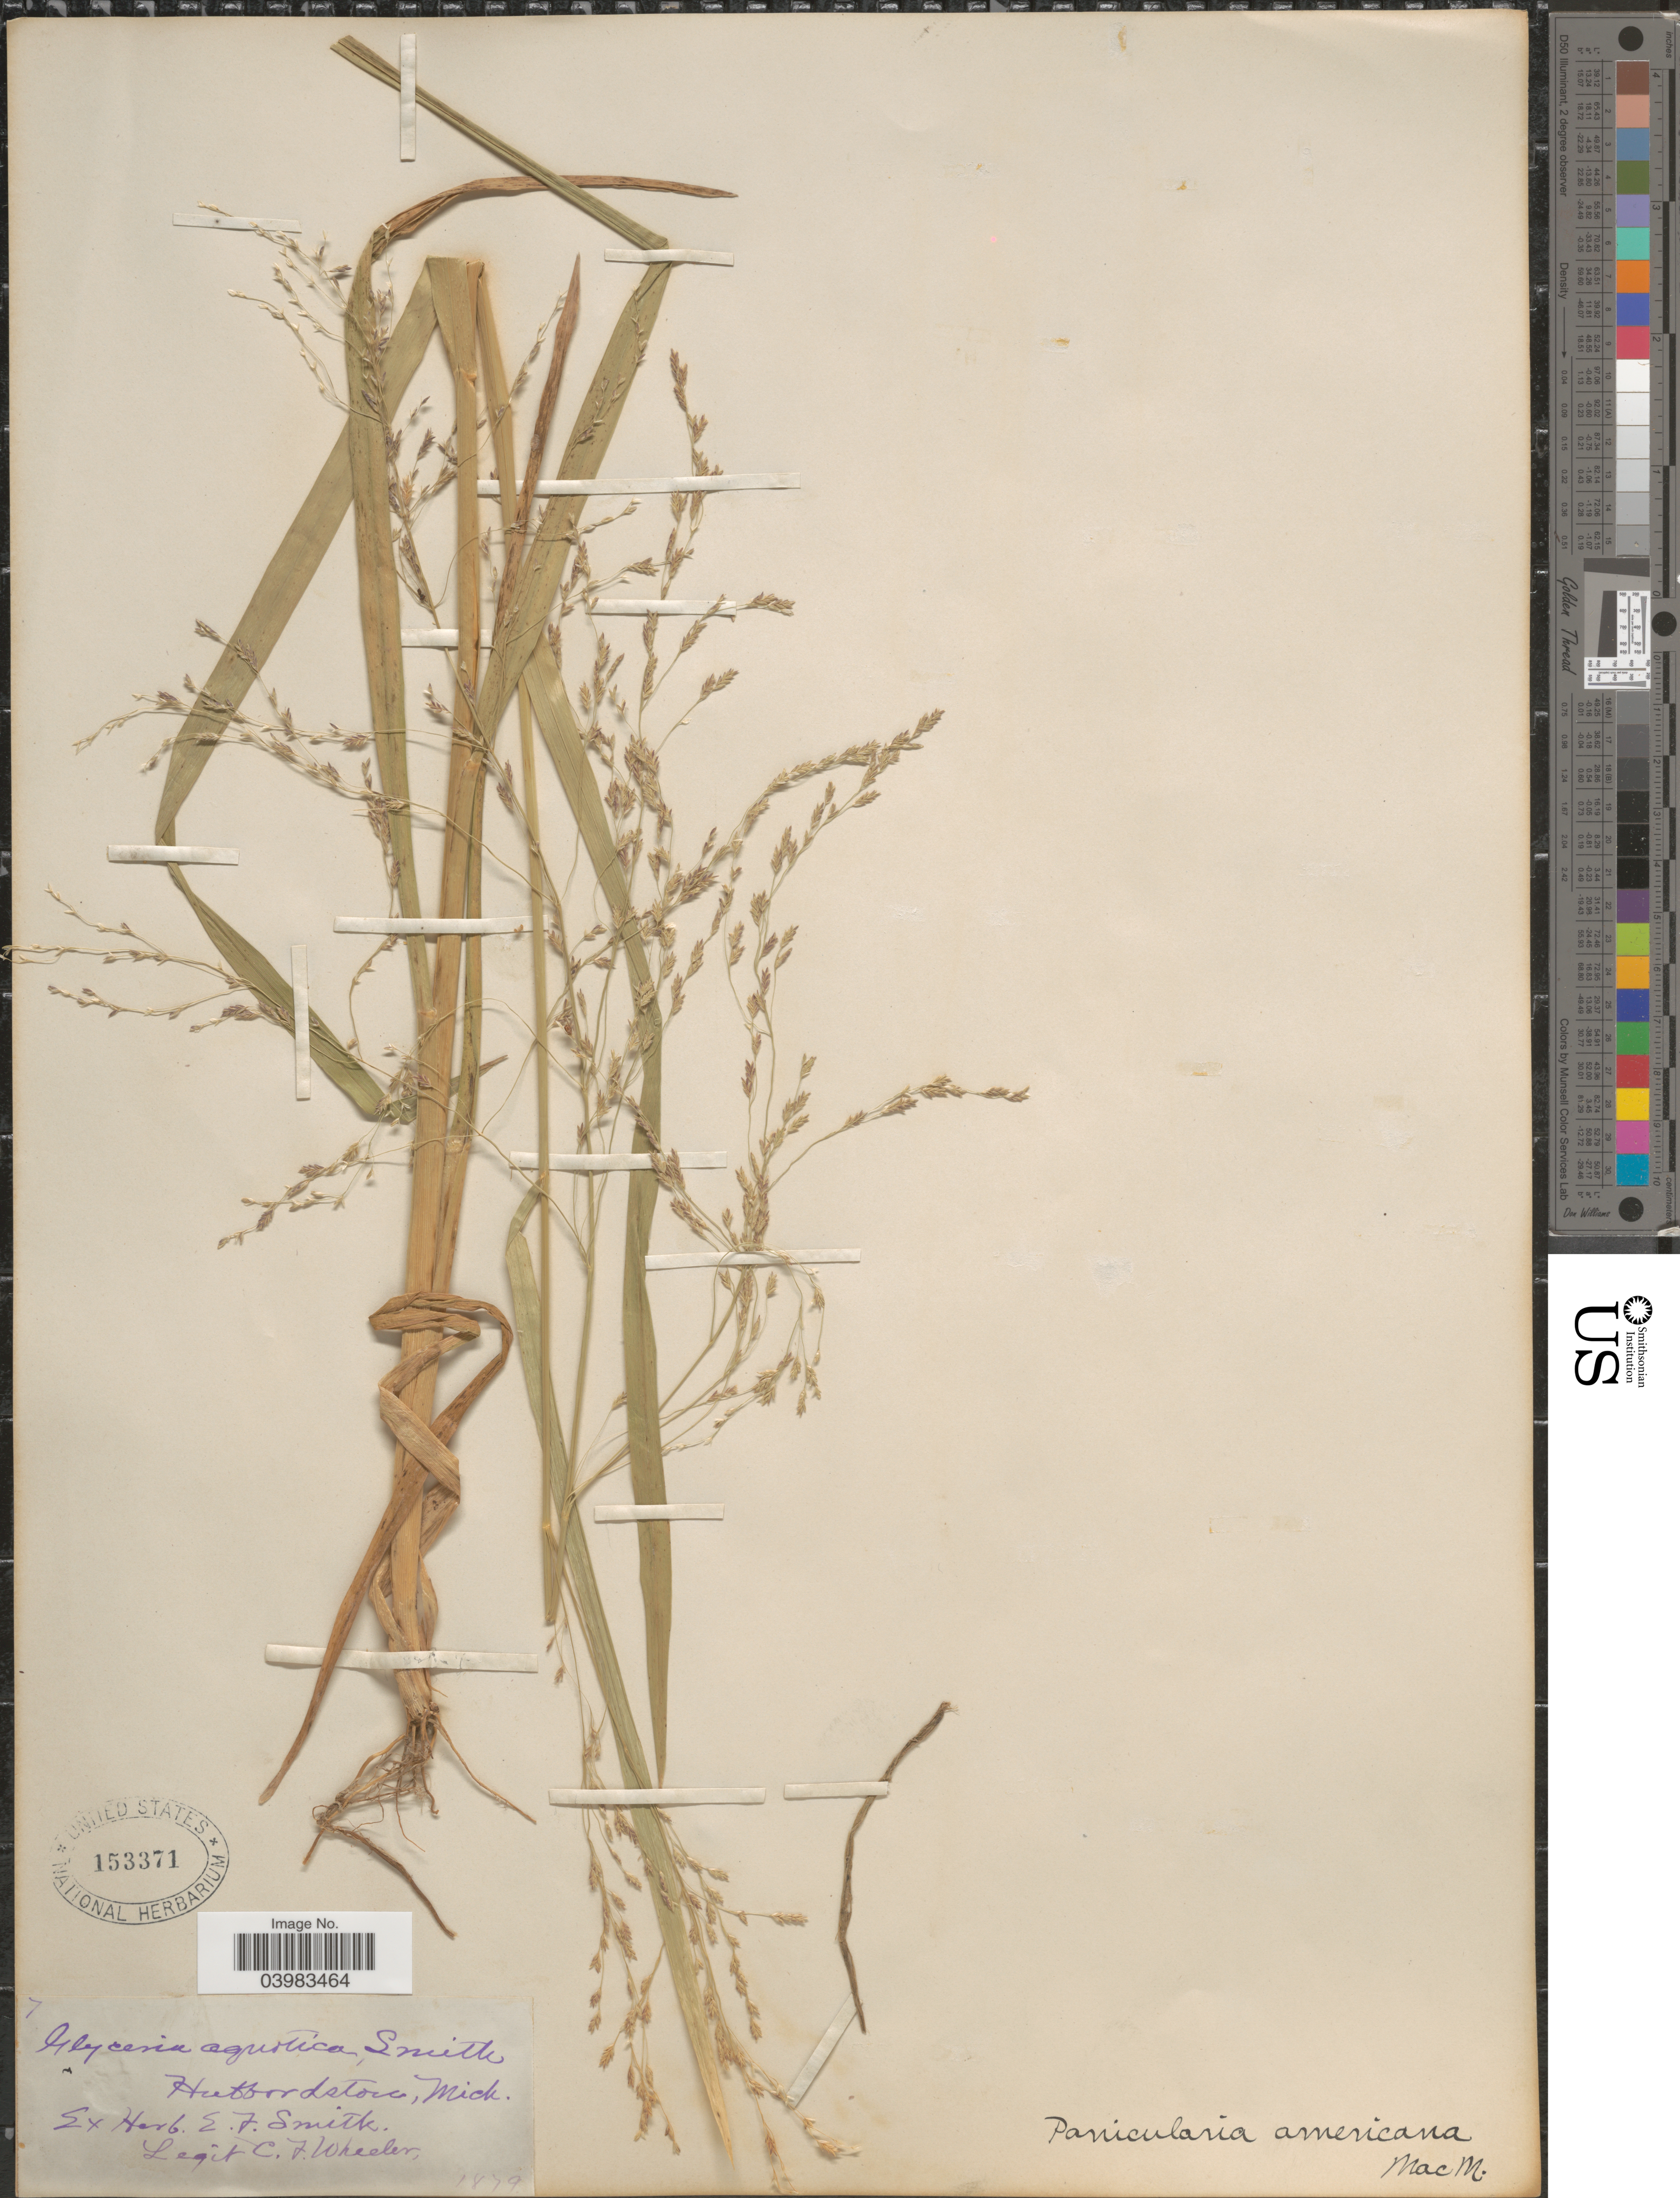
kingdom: Plantae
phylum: Tracheophyta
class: Liliopsida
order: Poales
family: Poaceae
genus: Glyceria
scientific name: Glyceria grandis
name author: S. Watson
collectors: C. Wheeler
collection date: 1879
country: United States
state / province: Michigan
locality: Hubbardston.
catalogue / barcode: US 153371